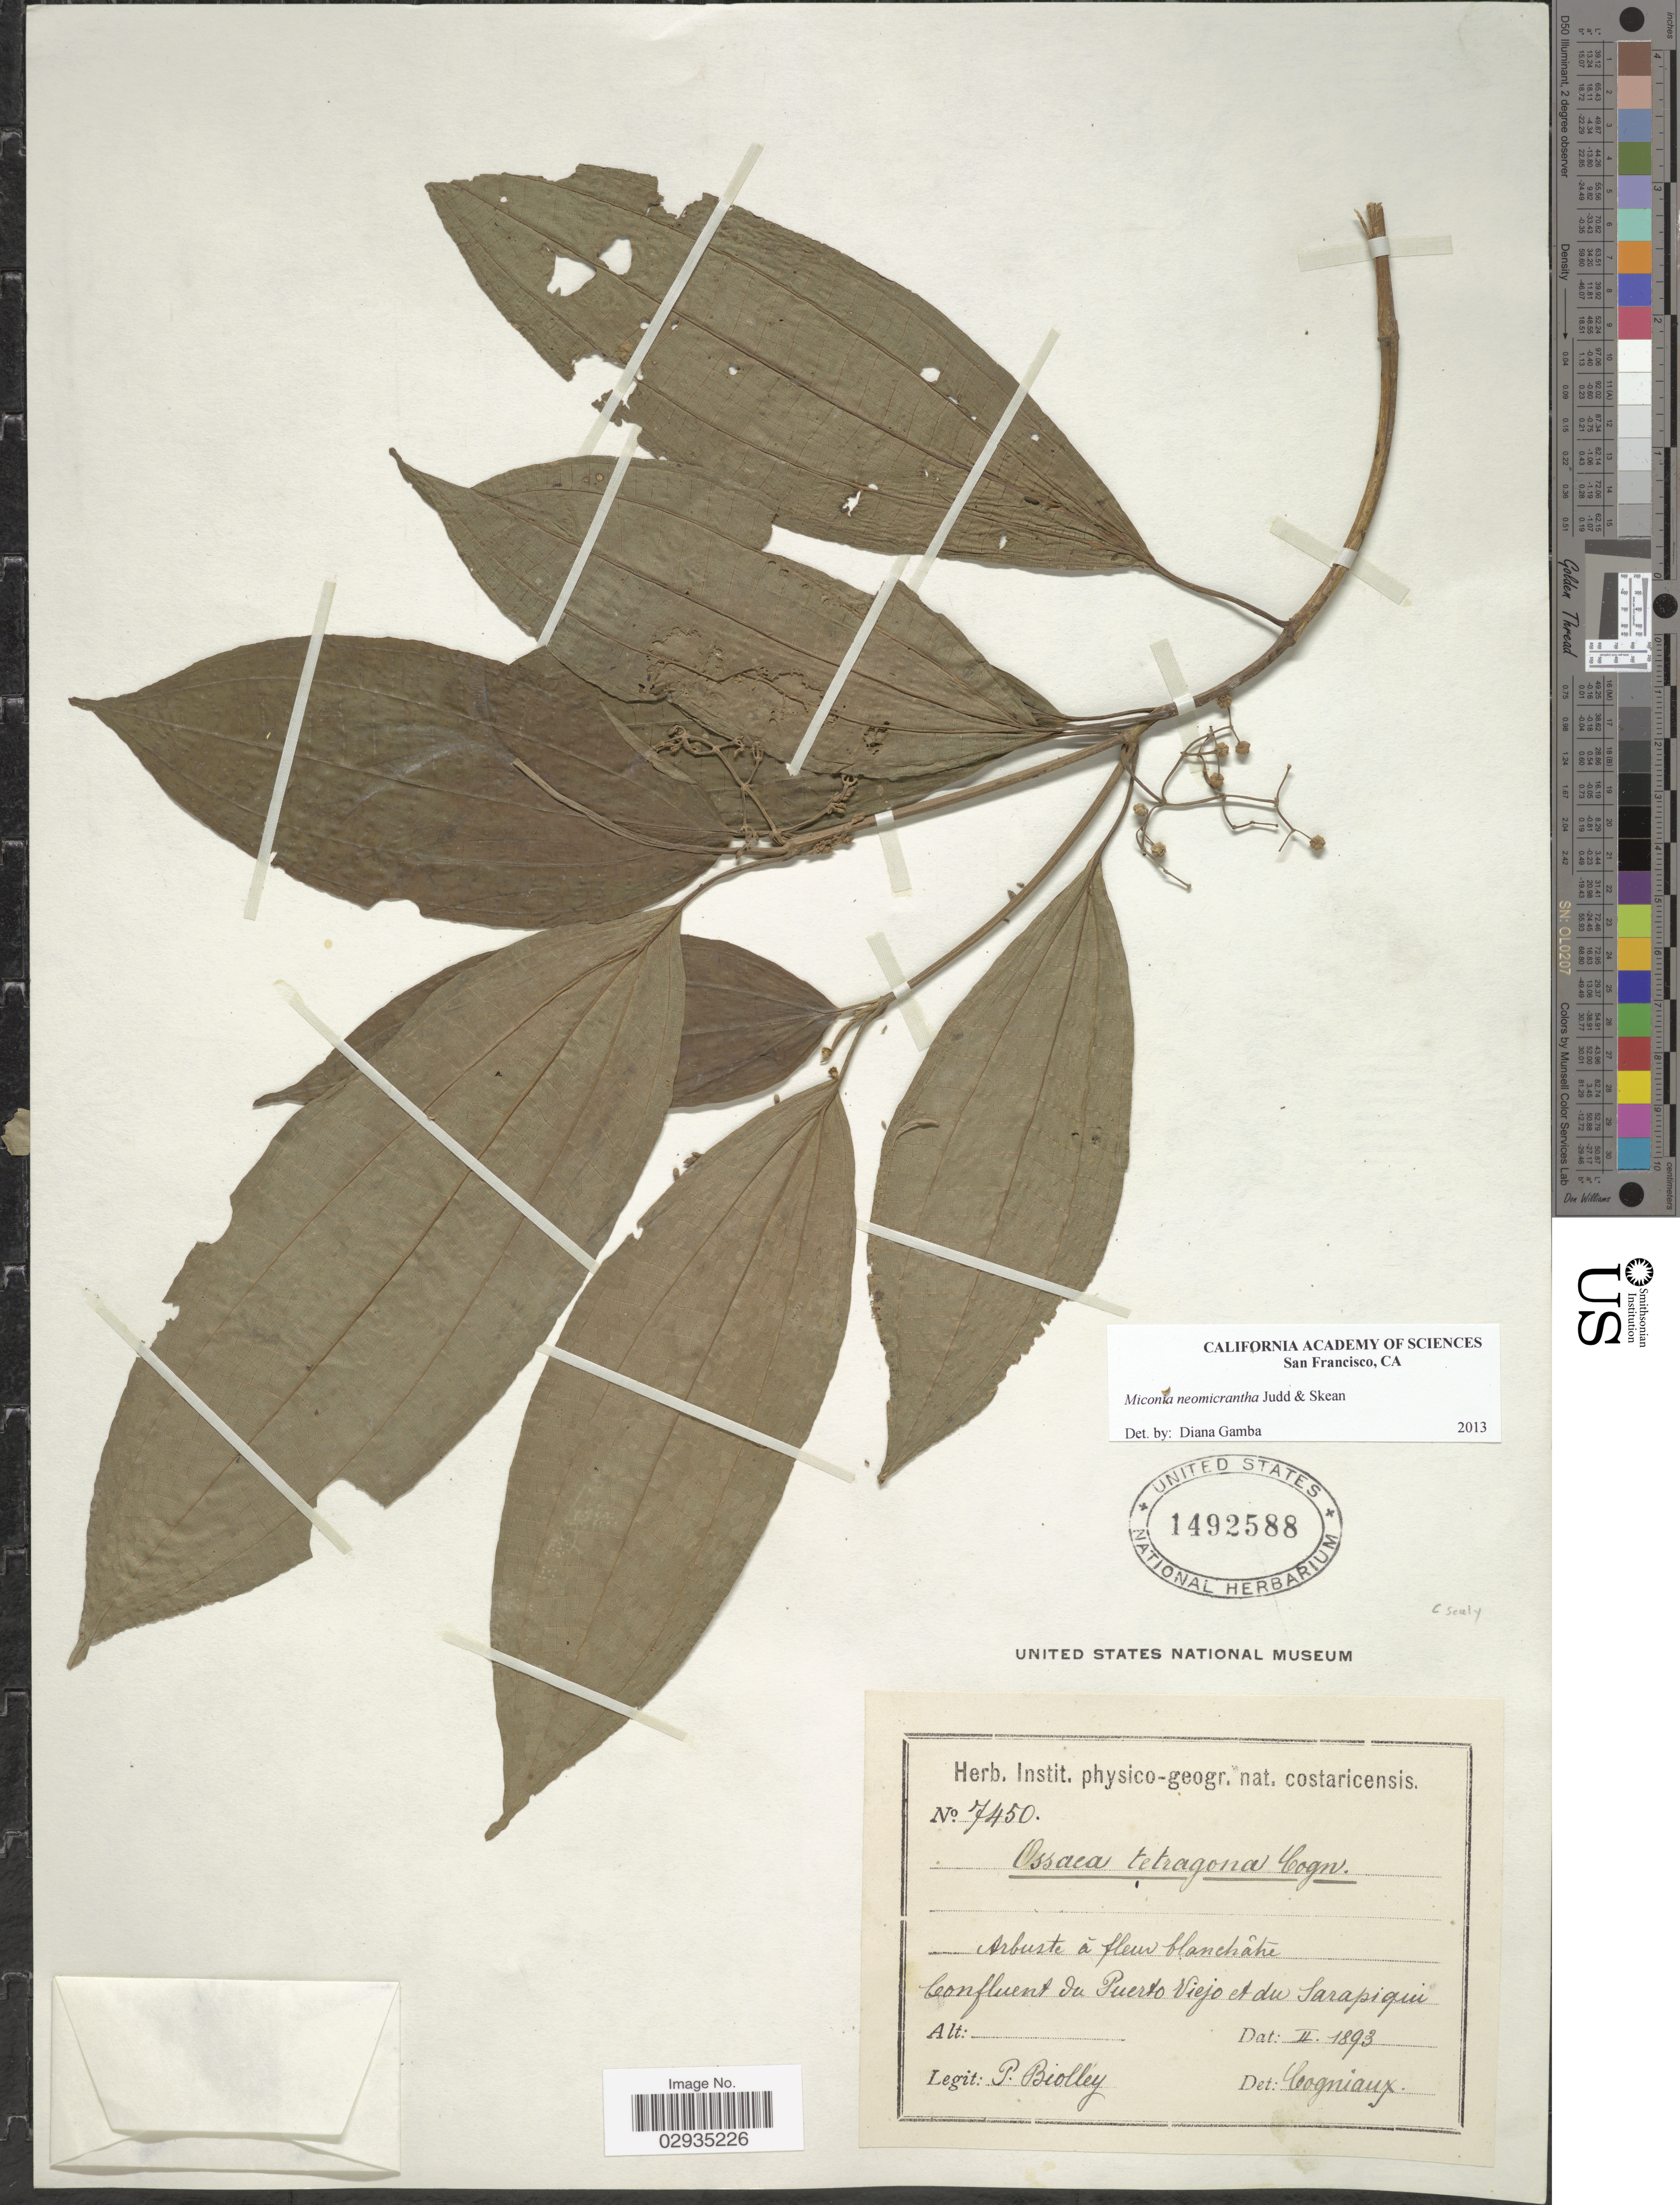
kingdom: Plantae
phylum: Tracheophyta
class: Magnoliopsida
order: Myrtales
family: Melastomataceae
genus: Miconia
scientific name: Miconia neomicrantha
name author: Judd & Skean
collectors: P. Biolley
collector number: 7450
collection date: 1893-02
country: Costa Rica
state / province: Heredia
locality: Confluent du Puerto Viejo et du Sarapiqui.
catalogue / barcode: US 1492588